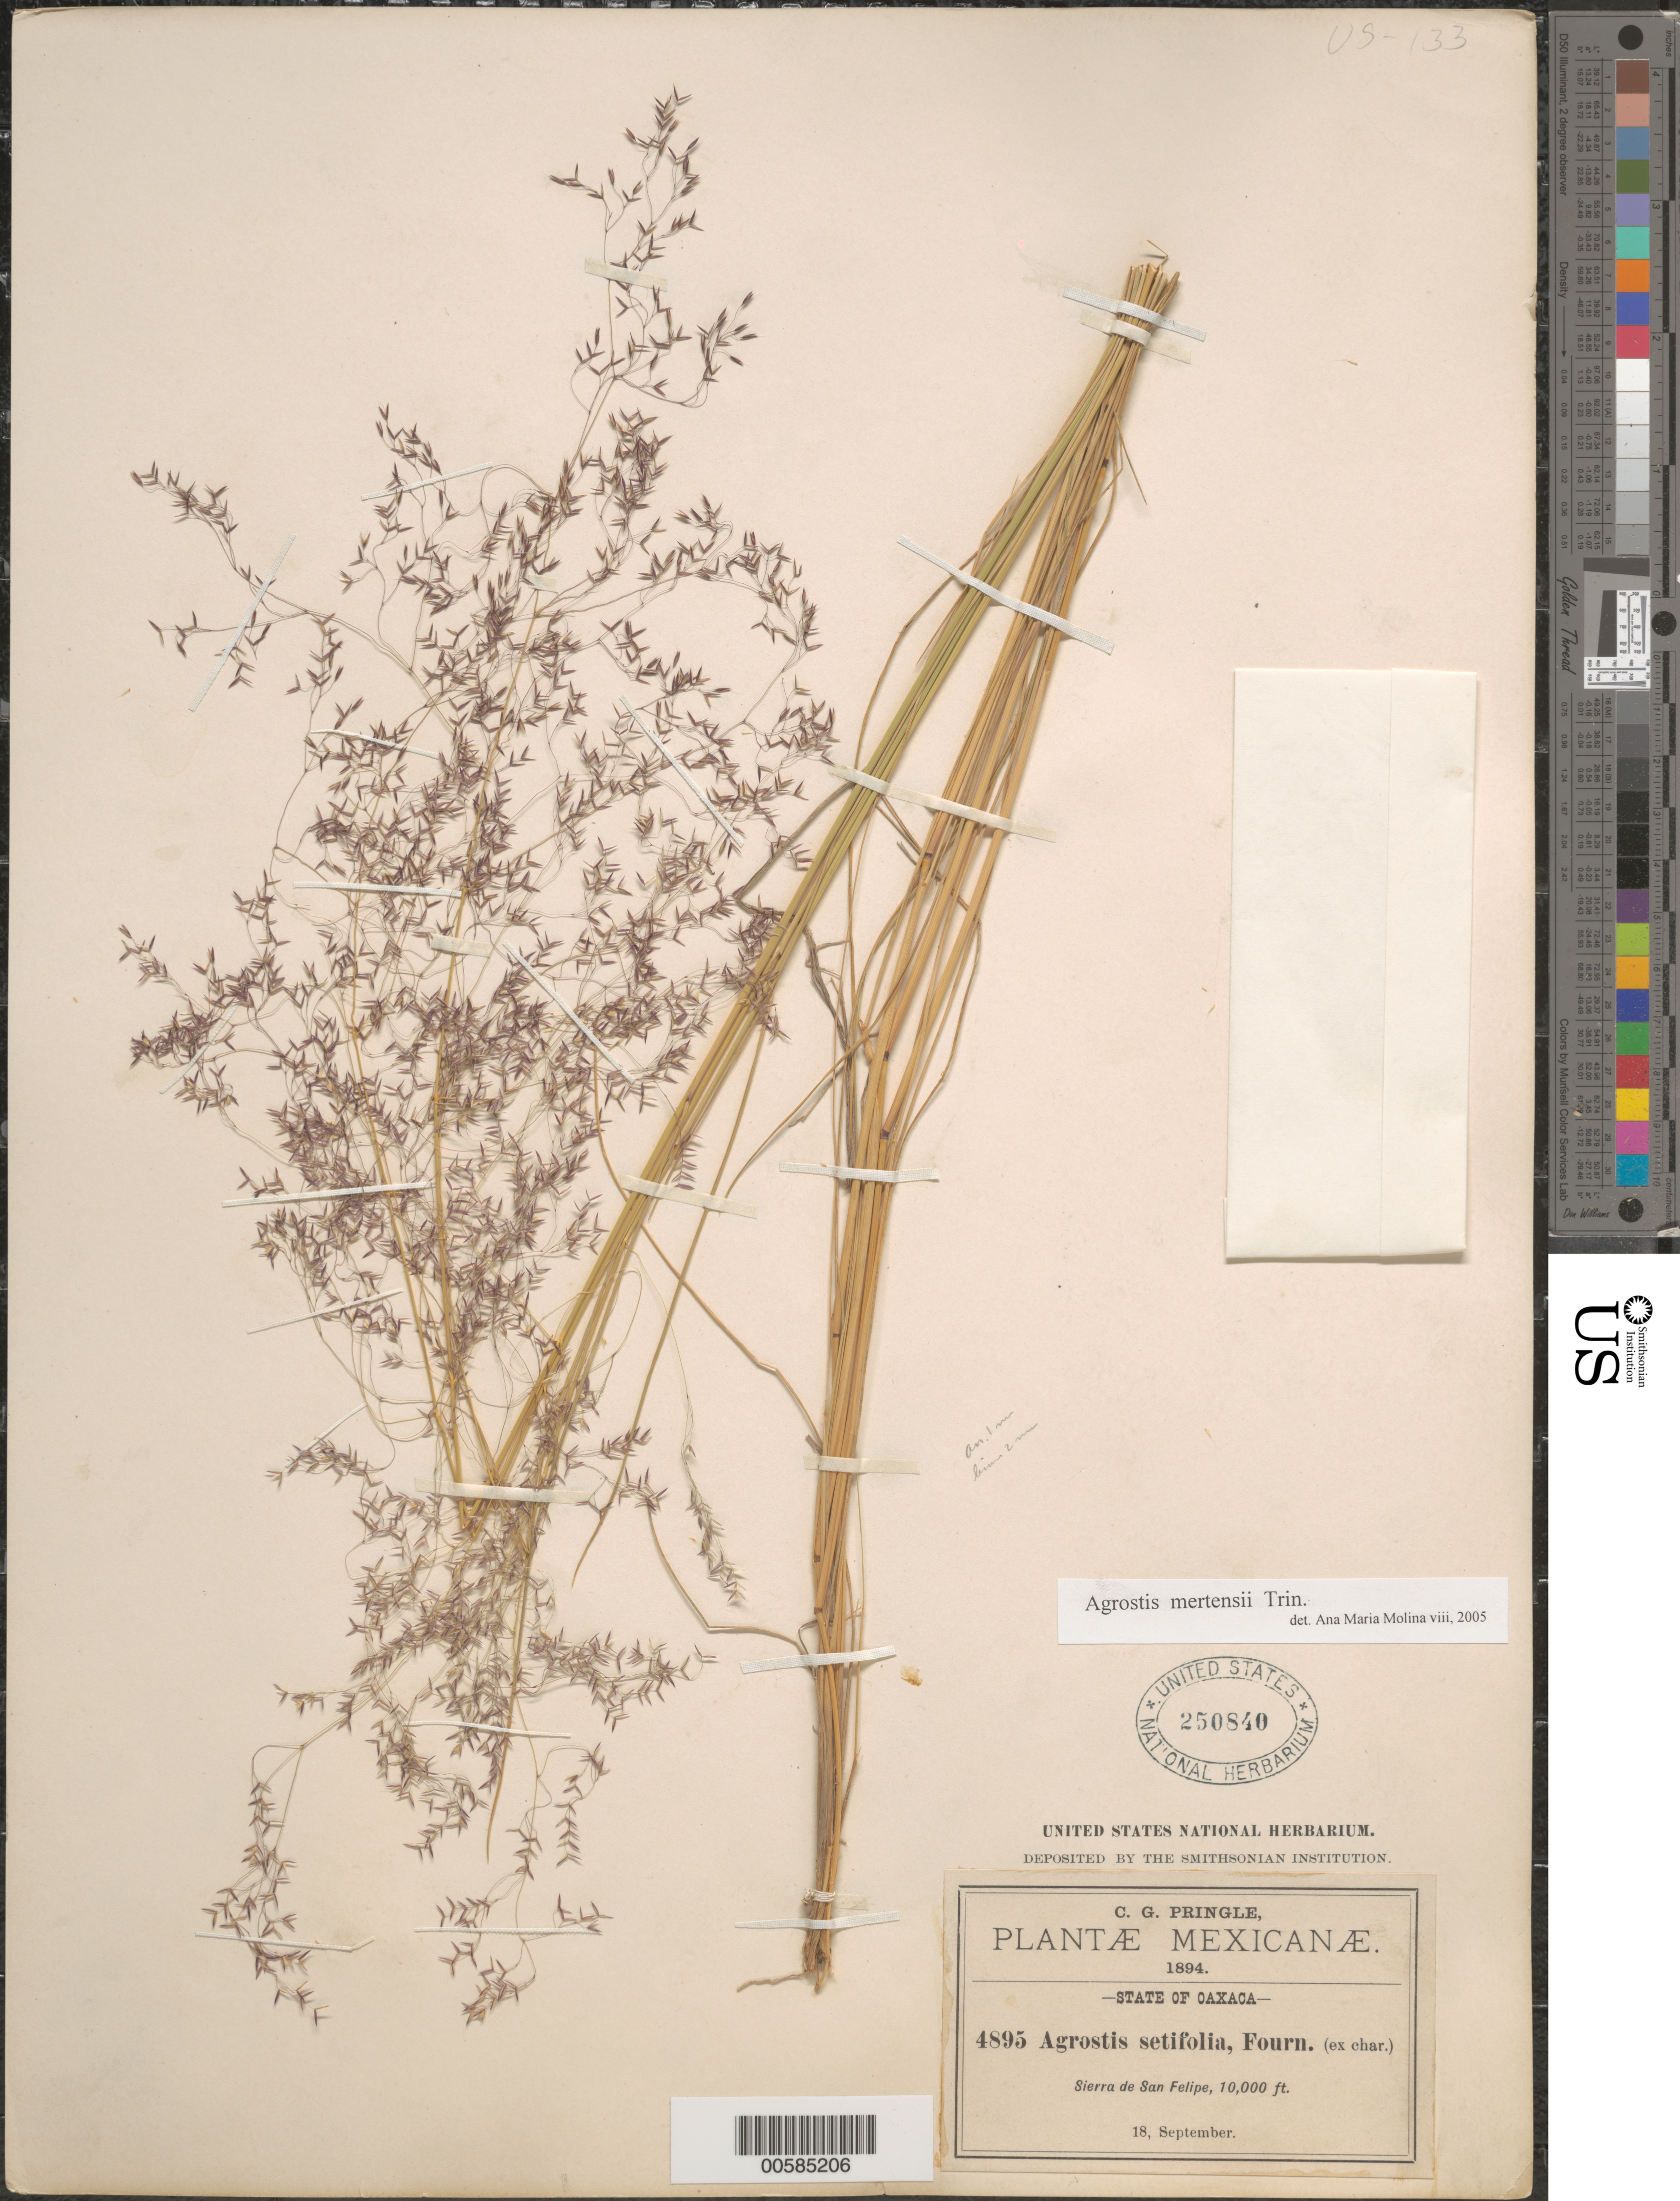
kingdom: Plantae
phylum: Tracheophyta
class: Liliopsida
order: Poales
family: Poaceae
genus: Agrostis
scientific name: Agrostis mertensii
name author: Trin.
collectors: C. G. Pringle et al.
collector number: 4895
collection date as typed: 18 Sep 1894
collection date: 1894-09-18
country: Mexico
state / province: Oaxaca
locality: Sierra de San Felipe.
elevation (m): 3048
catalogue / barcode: US 250840